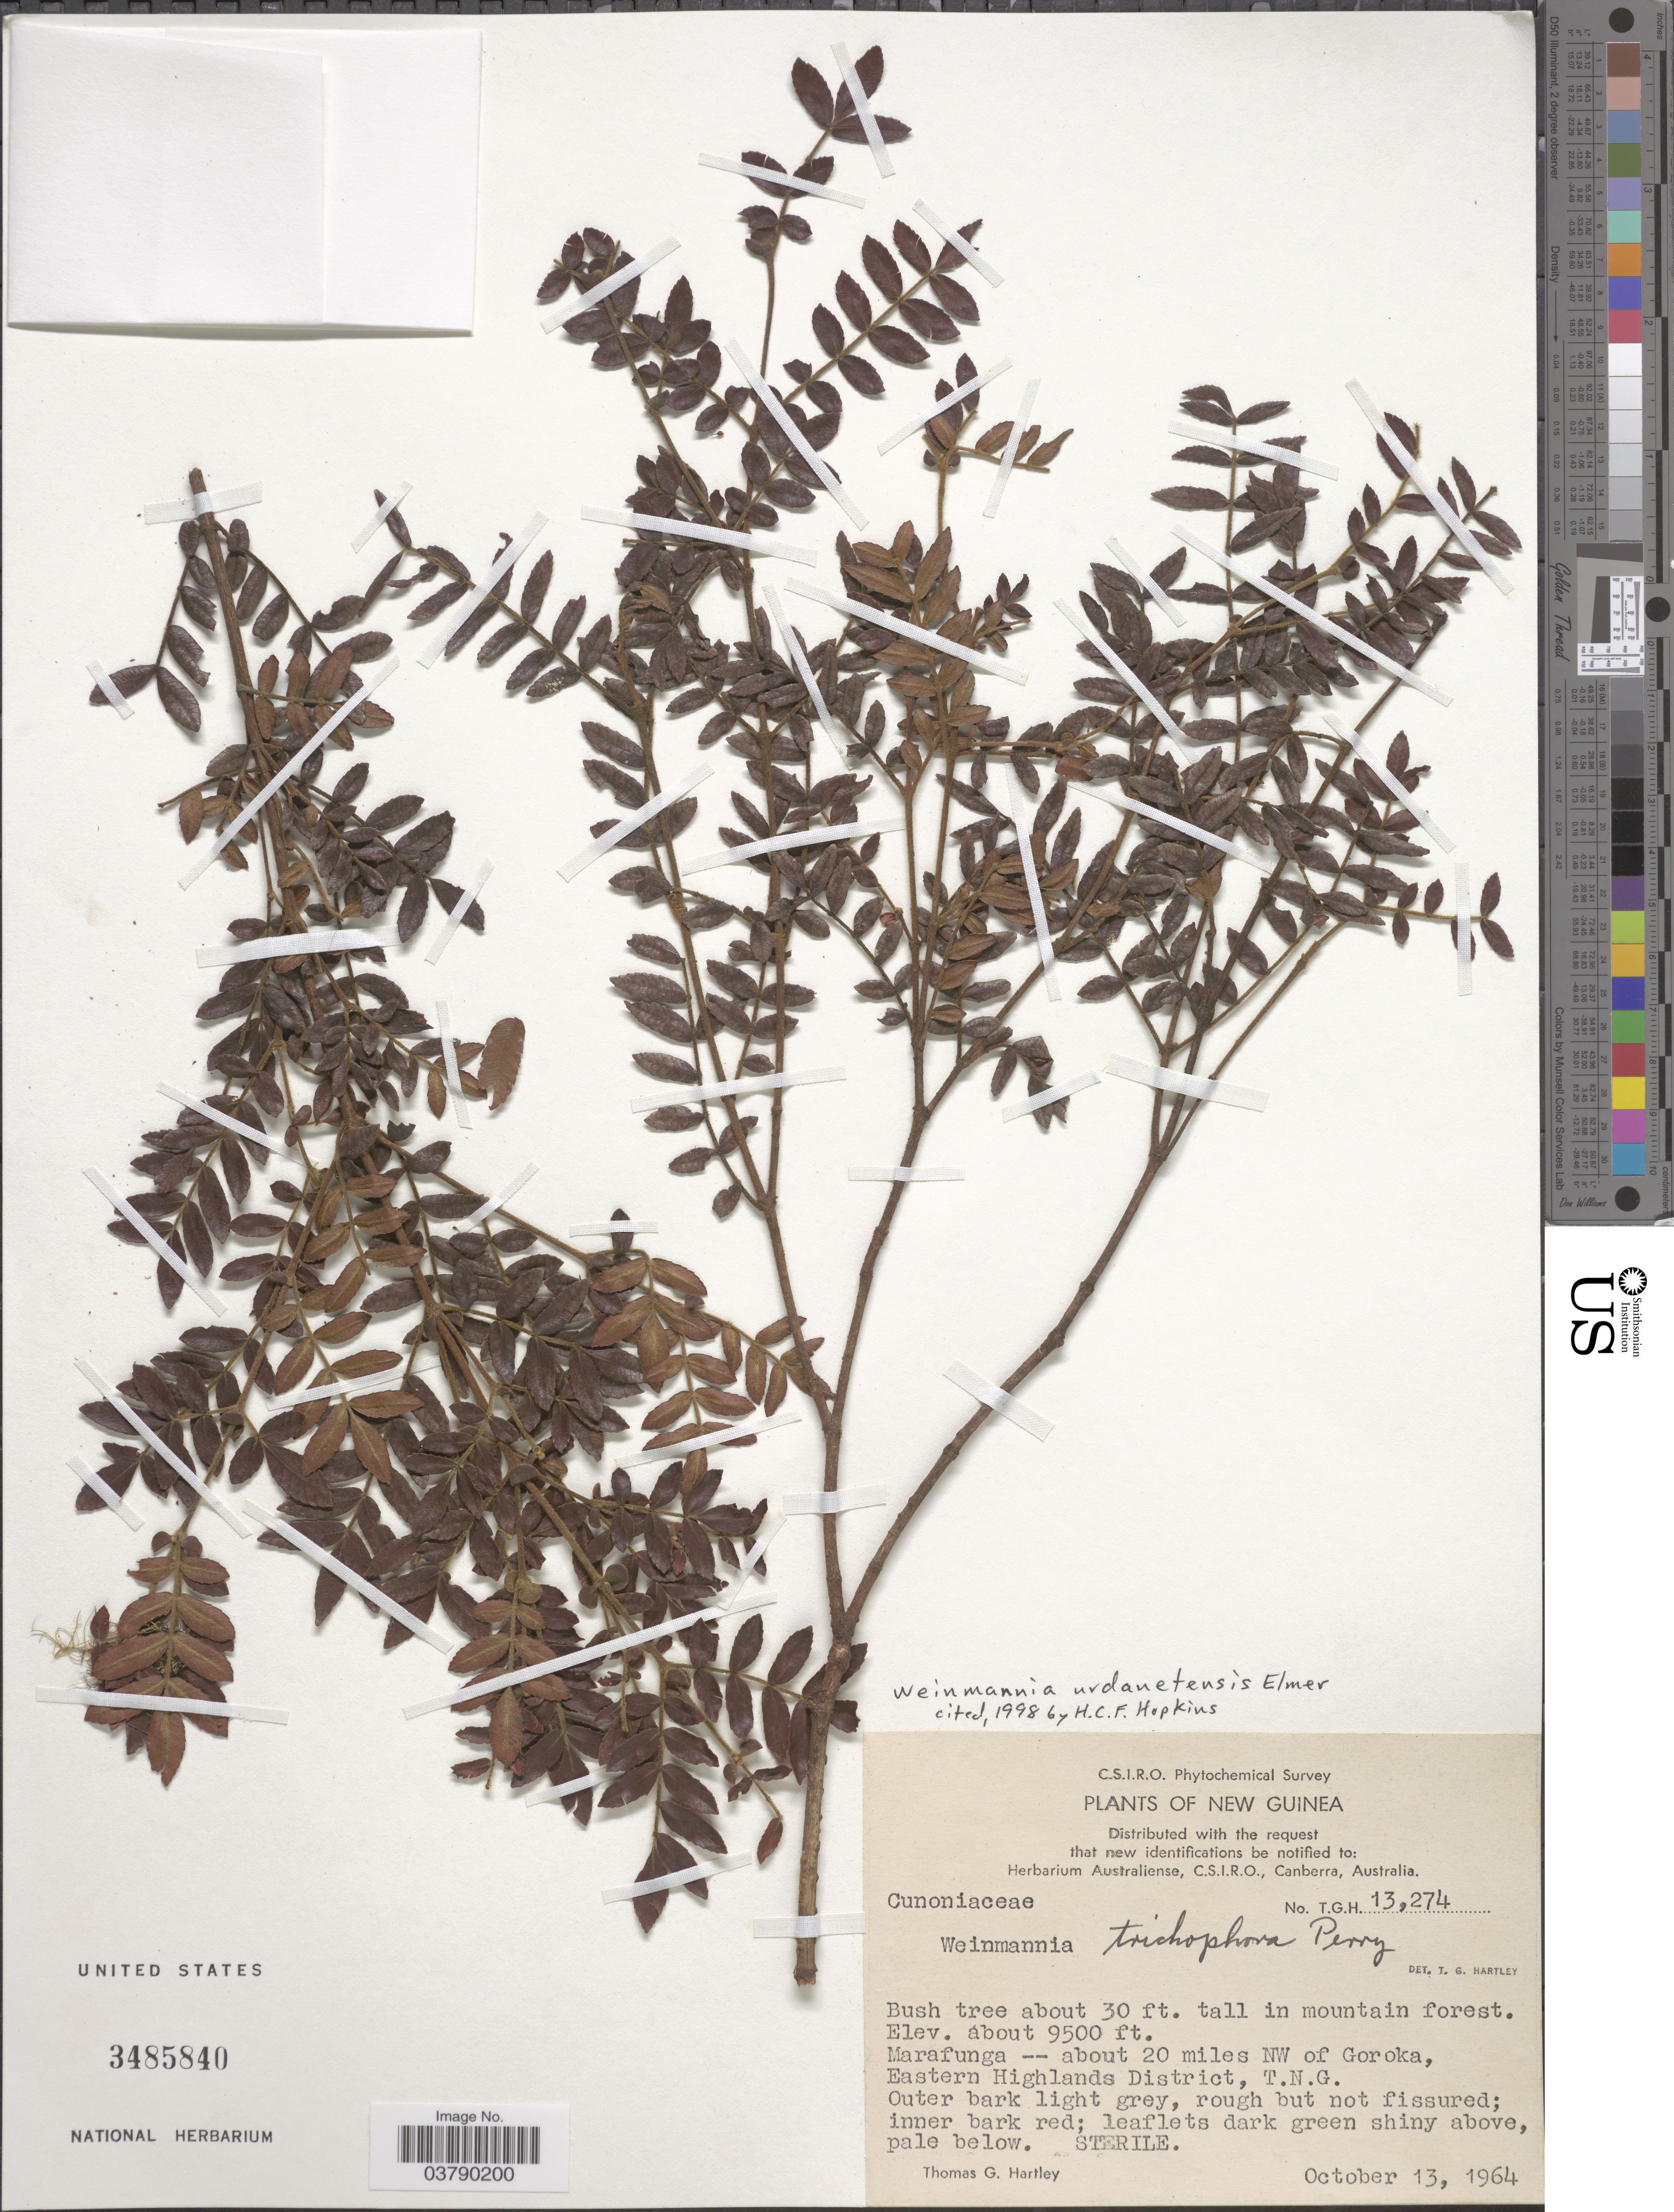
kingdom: Plantae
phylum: Tracheophyta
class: Magnoliopsida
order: Oxalidales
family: Cunoniaceae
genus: Pterophylla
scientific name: Pterophylla urdanetensis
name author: (Elmer) Pillon & H.C. Hopkins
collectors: T. G. Hartley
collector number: TGH13274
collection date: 1964-10-13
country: Papua New Guinea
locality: New Guinea. Marafunga -- about 20 miles NW of Goroka, Eastern Highlands District, T.N.G.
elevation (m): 2896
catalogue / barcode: US 3485840